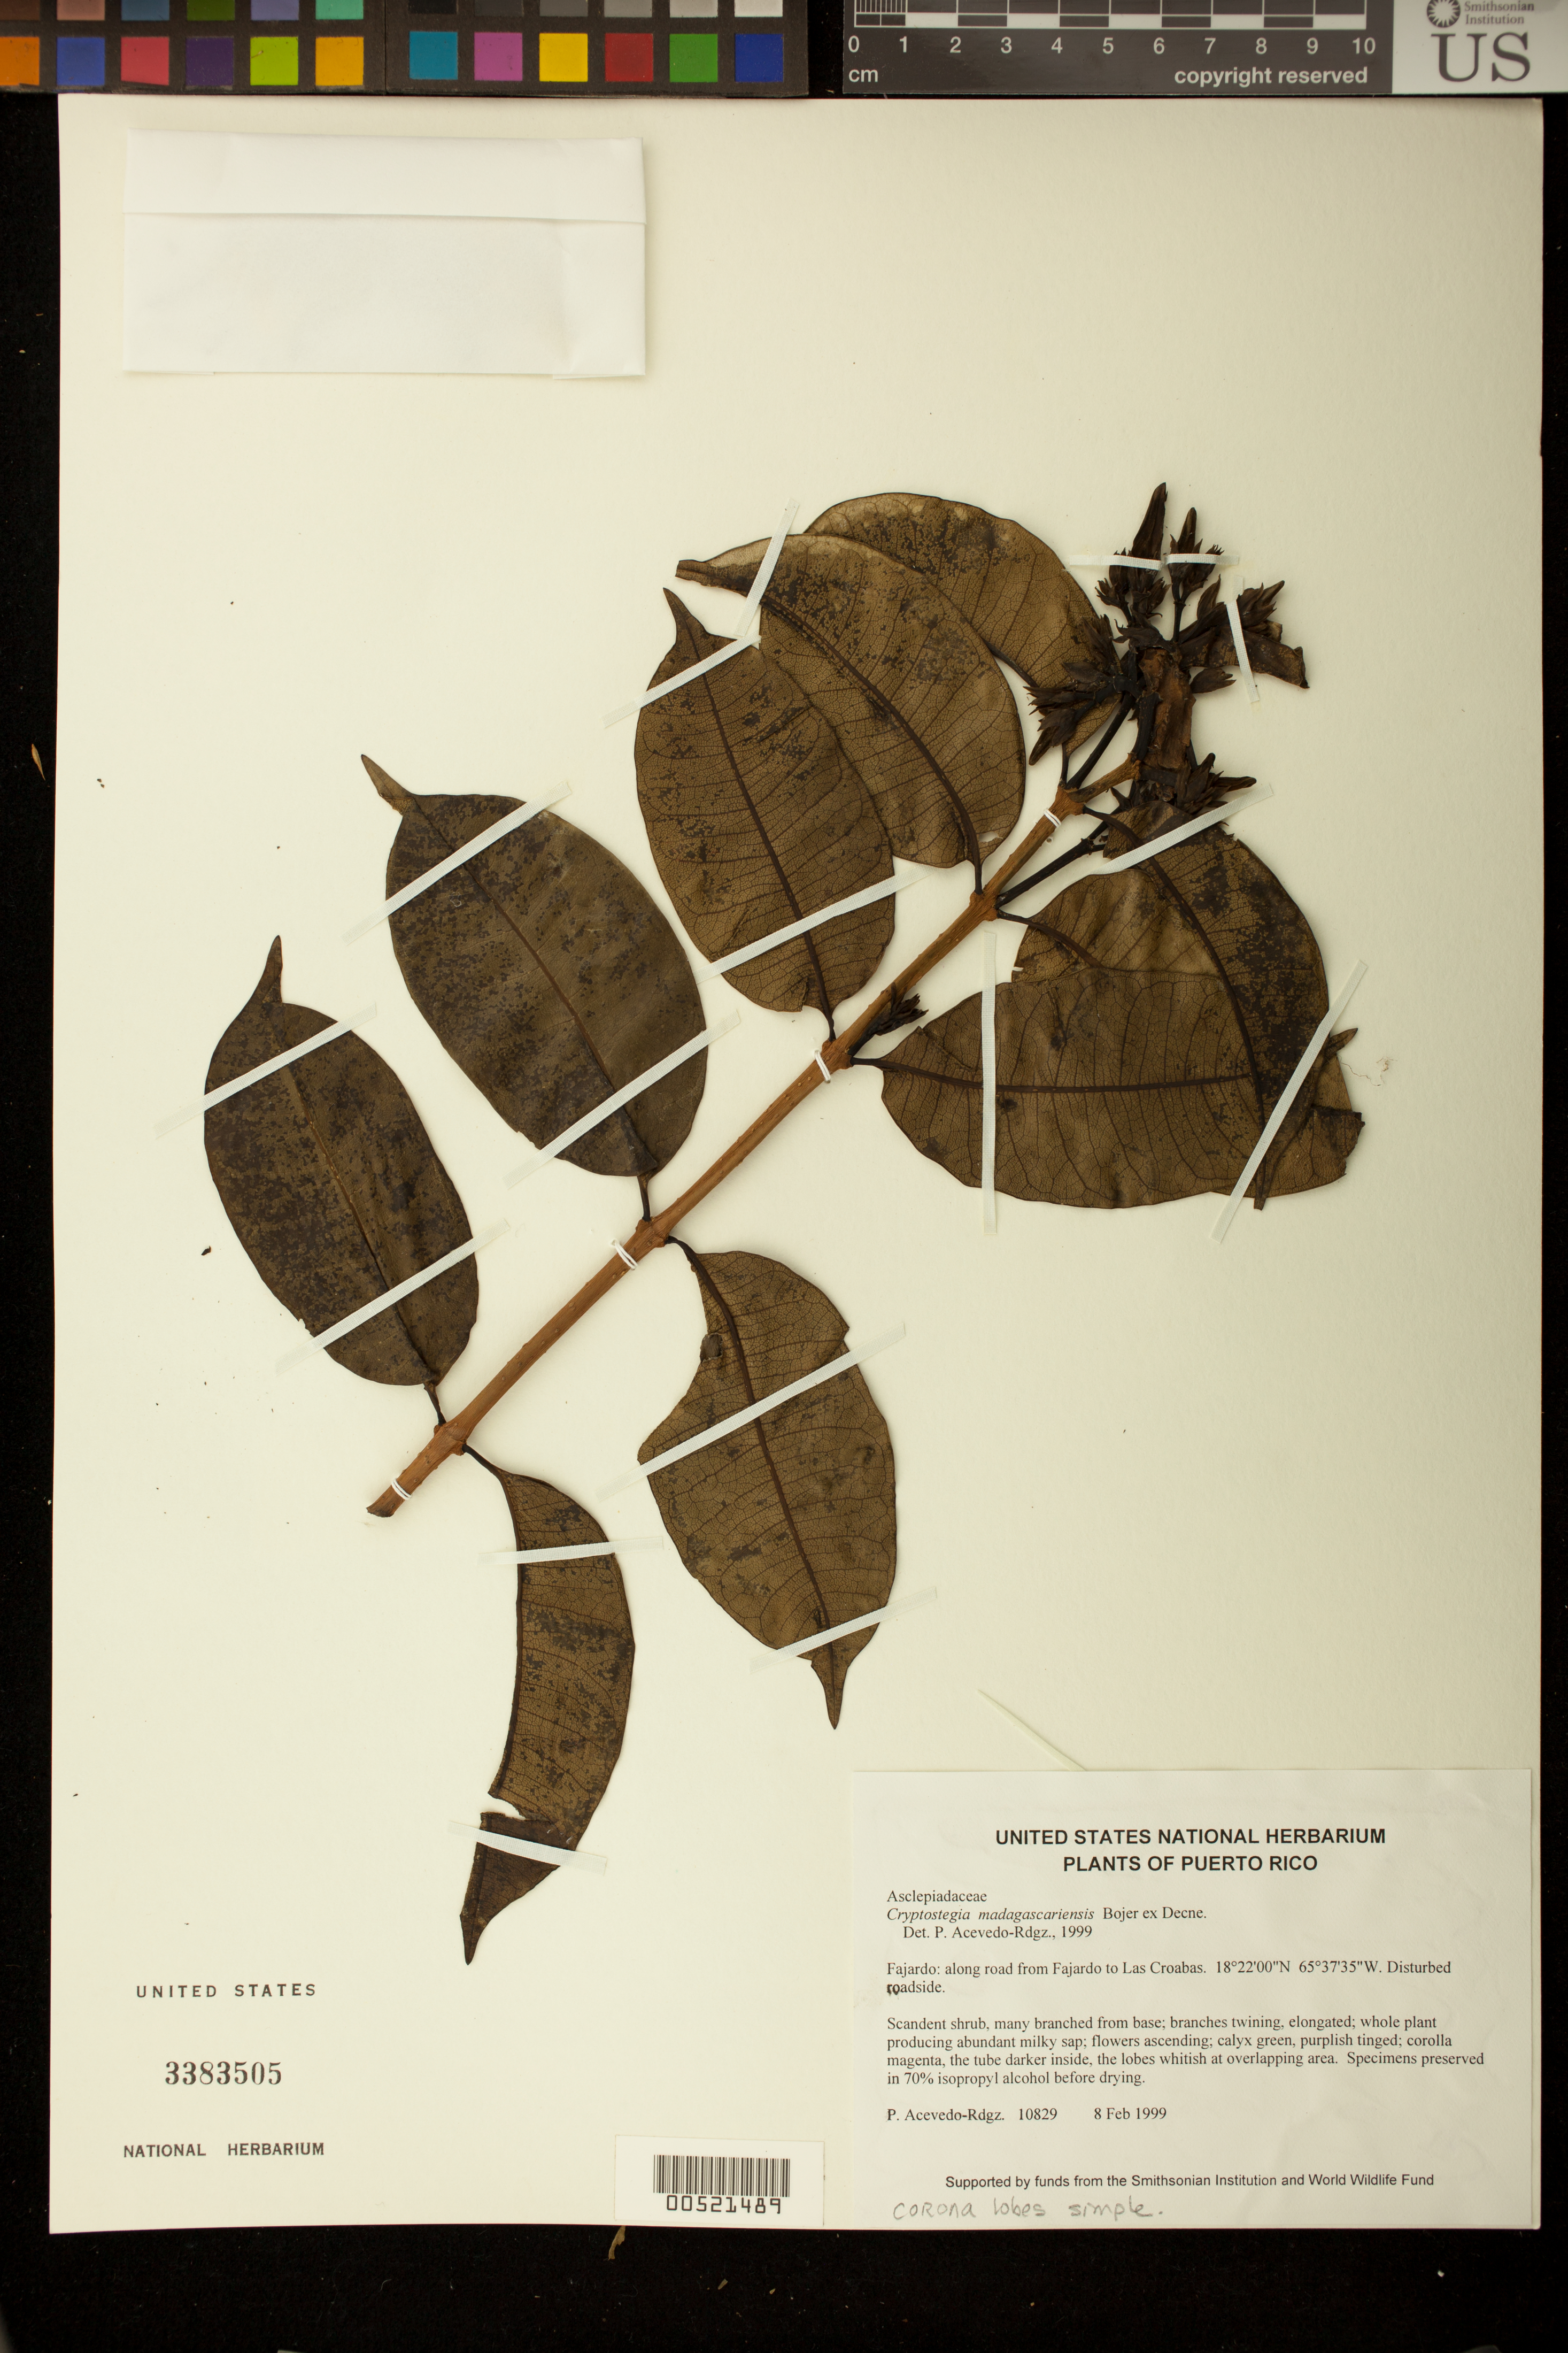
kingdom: Plantae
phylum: Tracheophyta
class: Magnoliopsida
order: Gentianales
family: Apocynaceae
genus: Cryptostegia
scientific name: Cryptostegia madagascariensis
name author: Bojer ex Decne.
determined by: Acevedo-Rodríguez, P., (BOT), Smithsonian Institution - National Museum of Natural History (UNITED STATES)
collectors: P. Acevedo-Rodr.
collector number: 10829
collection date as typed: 08 Aug 2001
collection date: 2001-08-08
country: Puerto Rico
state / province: Fajardo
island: Puerto Rico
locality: Fajardo; along road from Fajardo to Las Croabas.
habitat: Disturbed roadside.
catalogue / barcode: US 3383505